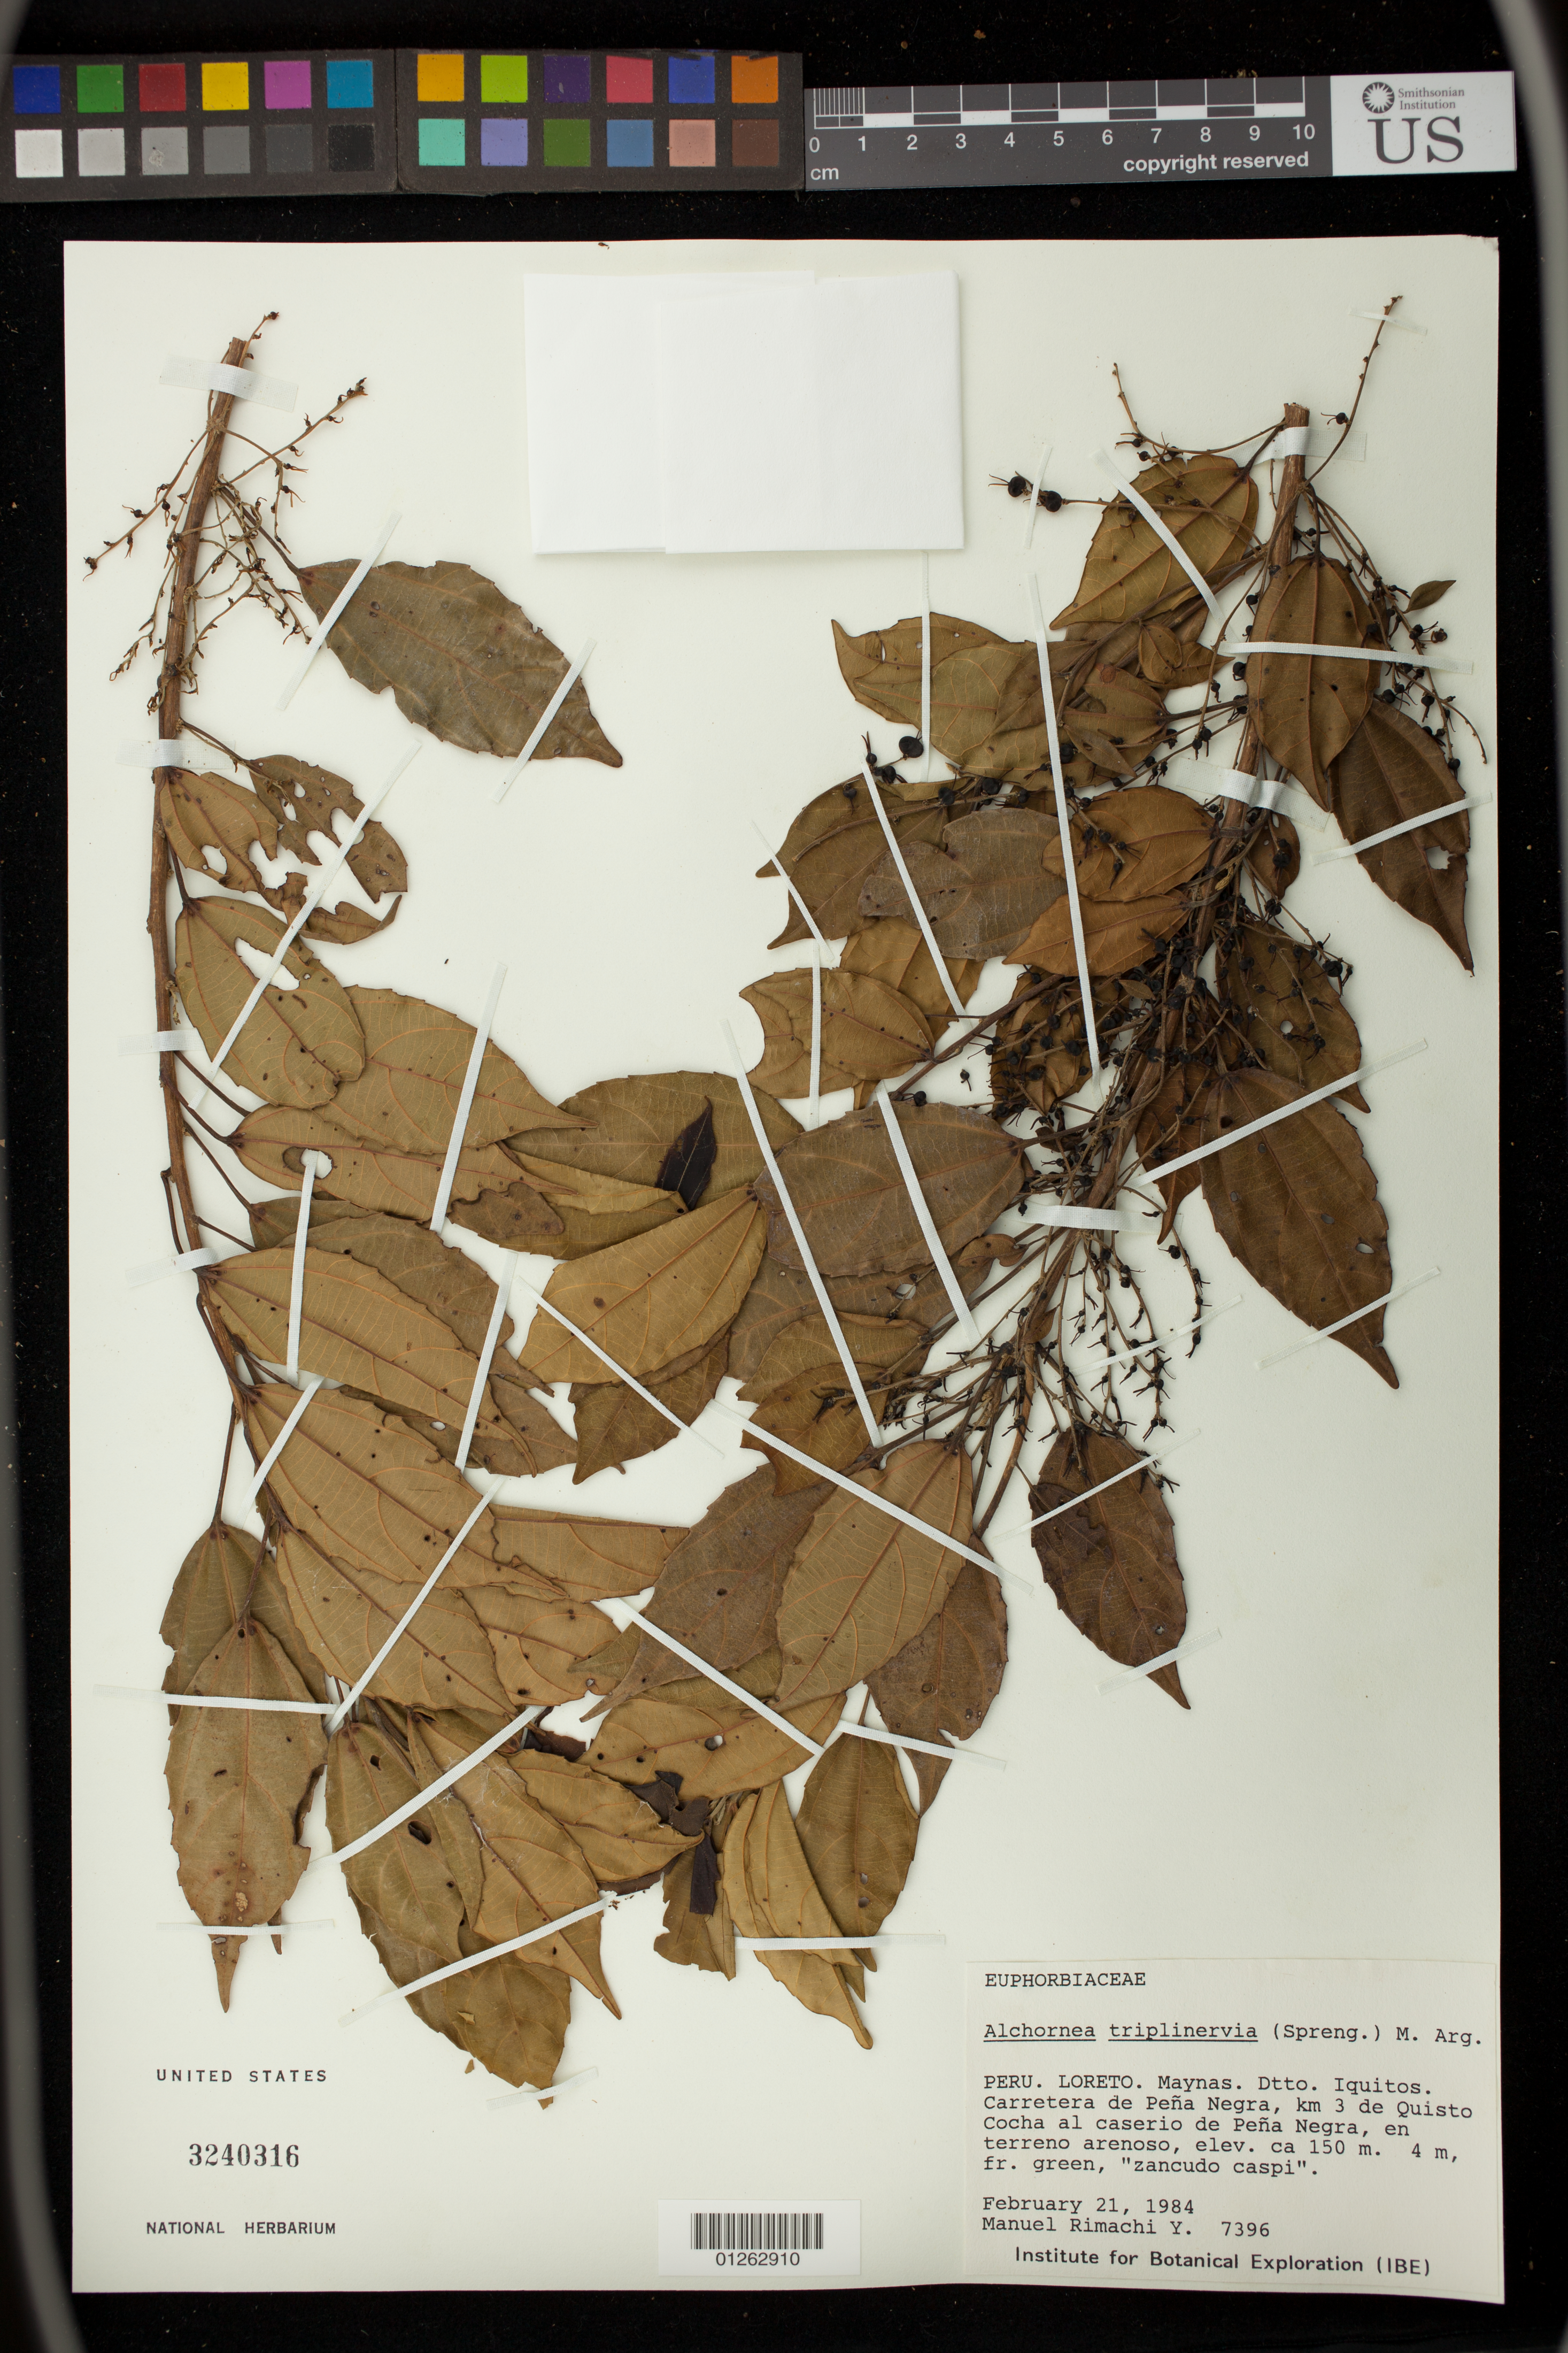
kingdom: Plantae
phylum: Tracheophyta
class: Magnoliopsida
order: Malpighiales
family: Euphorbiaceae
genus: Alchornea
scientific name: Alchornea triplinervia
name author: (Spreng.) Müll. Arg.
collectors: M. Rimachi Y.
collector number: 7396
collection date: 1984-02-21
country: Peru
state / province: Loreto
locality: Maynas. Dtto. Iquitos. Carretera de Pe±a Negra, km 3 de Quisto Cocha al caserio de Pe±a Negra,en terreno arenoso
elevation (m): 150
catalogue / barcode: US 3240316